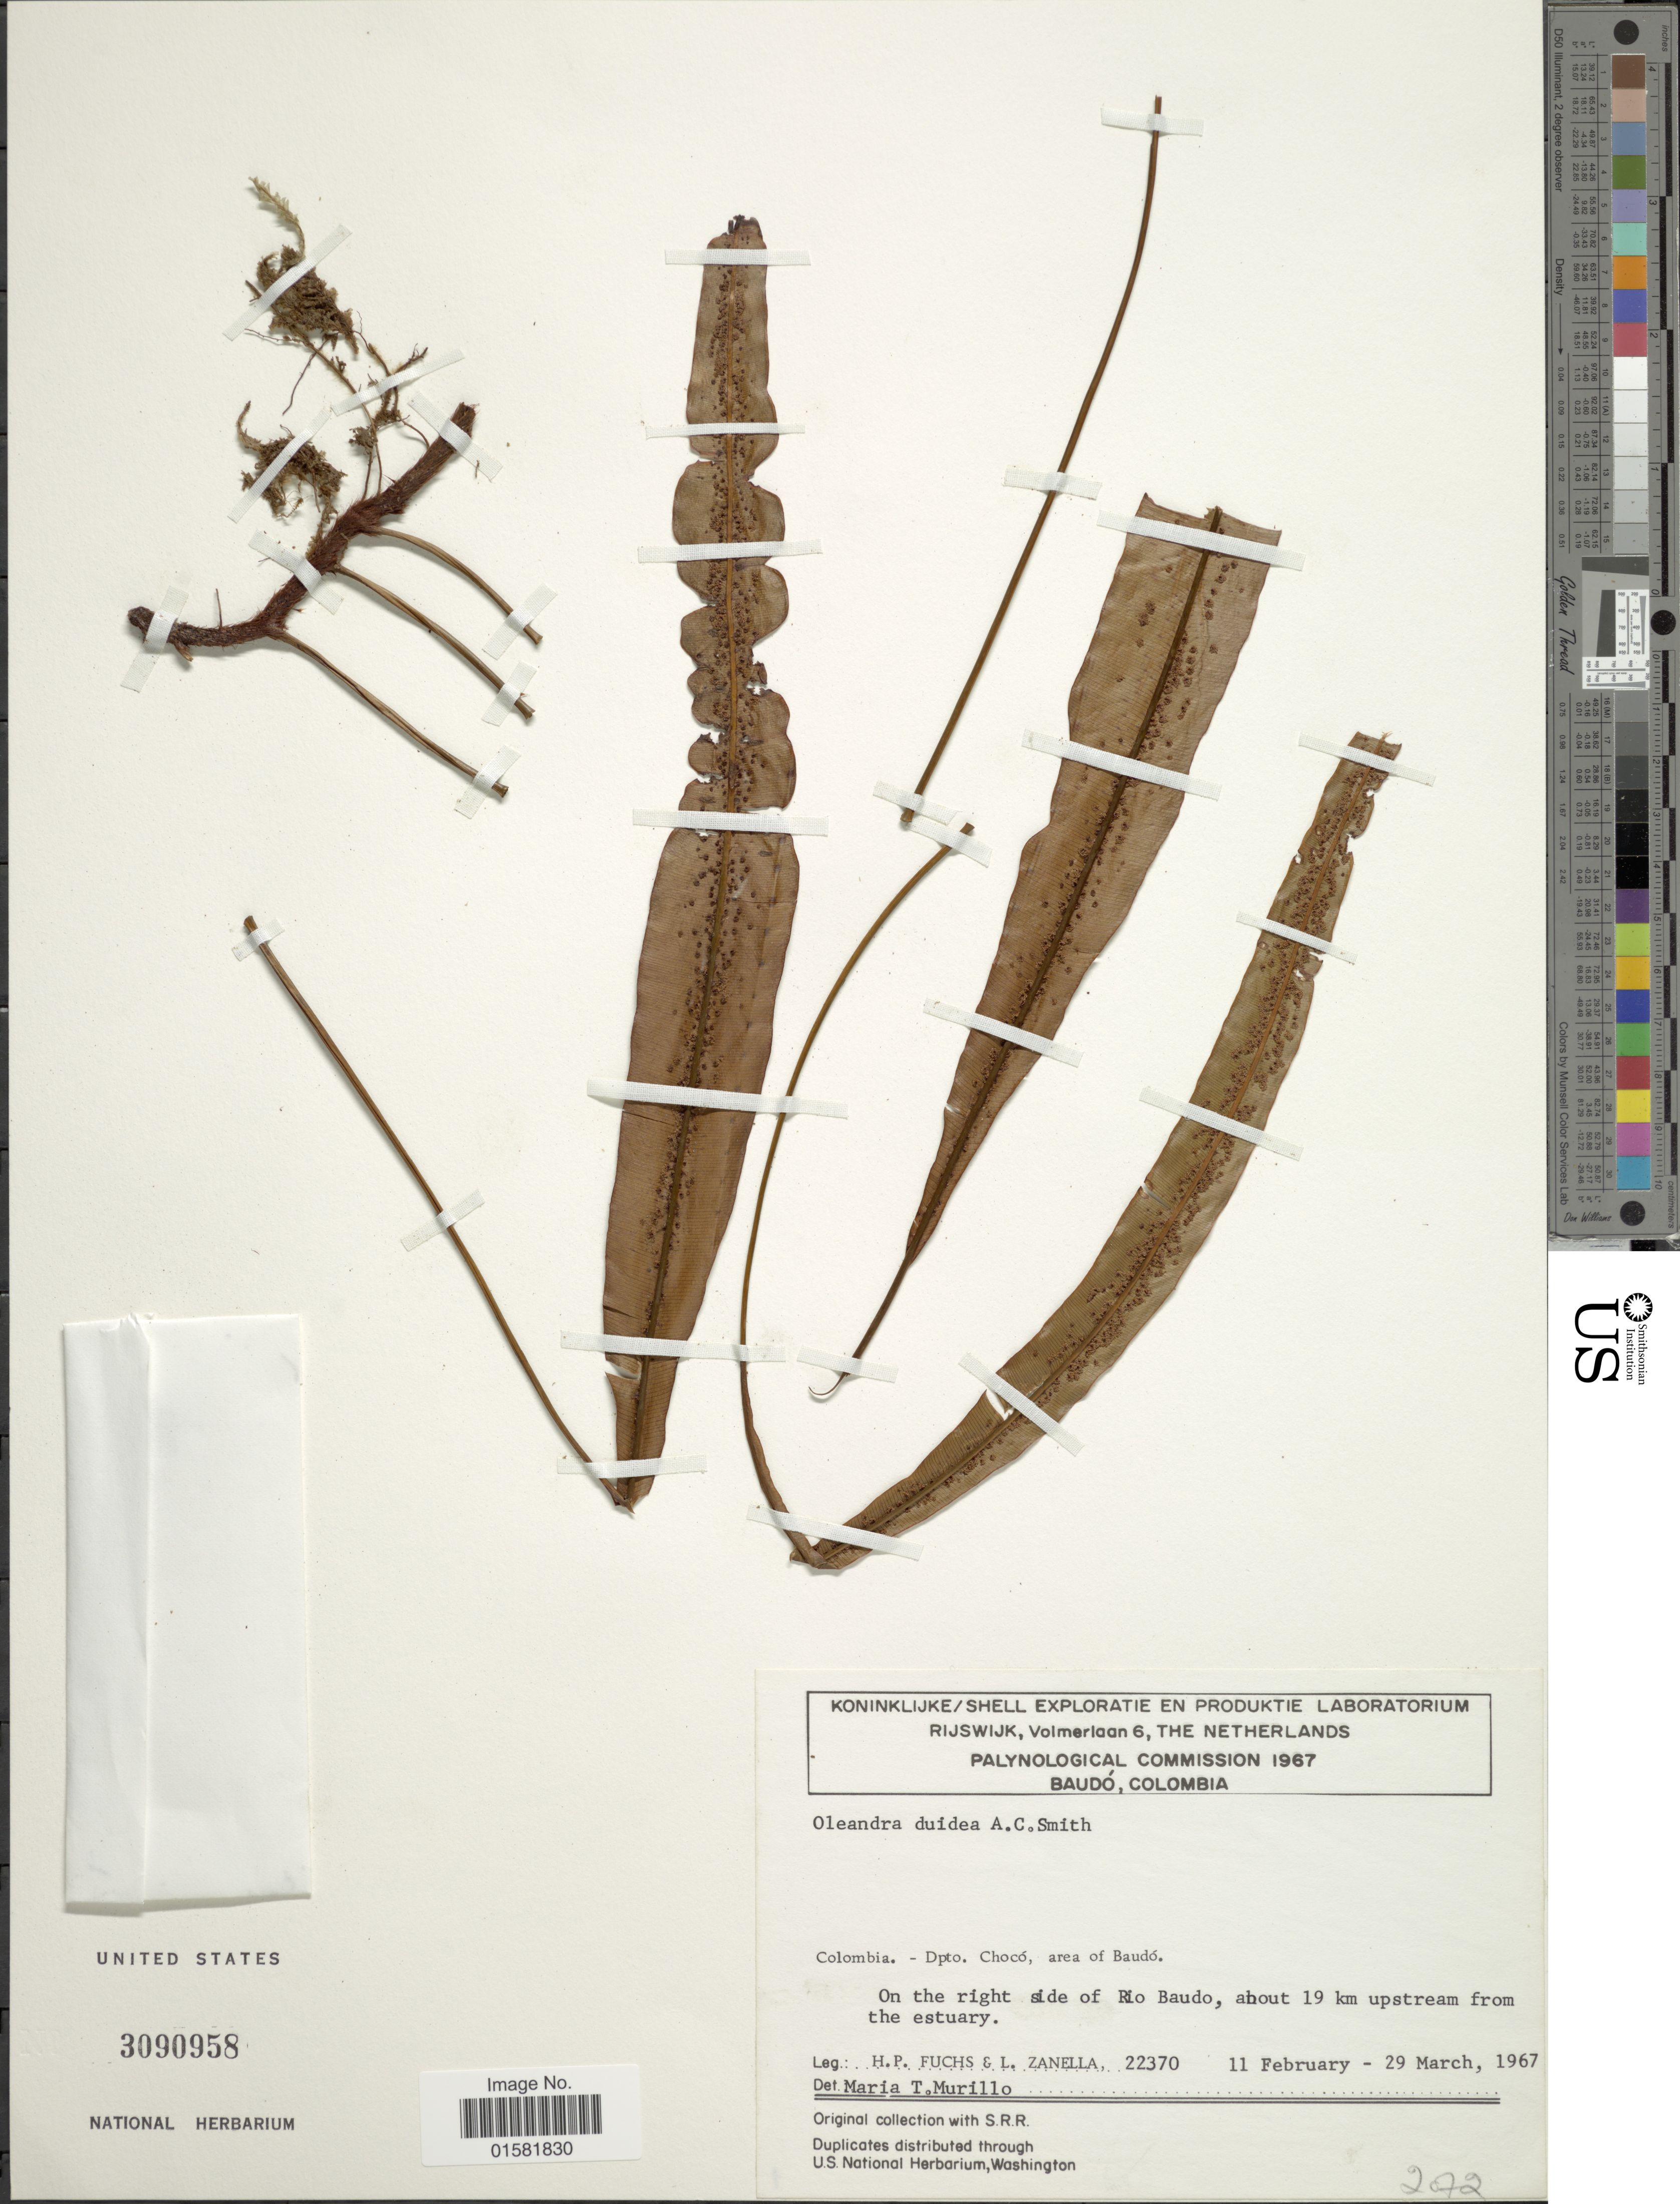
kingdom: Plantae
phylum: Tracheophyta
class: Polypodiopsida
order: Polypodiales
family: Oleandraceae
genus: Oleandra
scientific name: Oleandra archeri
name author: Maxon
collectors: H. P. Fuchs & L. Zanella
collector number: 22370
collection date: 1967-02-11/1967-03-29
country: Colombia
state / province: Chocó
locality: Colombia - Dpto, Chocó, area of Baudó, on the right side of Rio Baudo, about 19 km upstream from the estuary.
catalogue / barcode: US 3090958